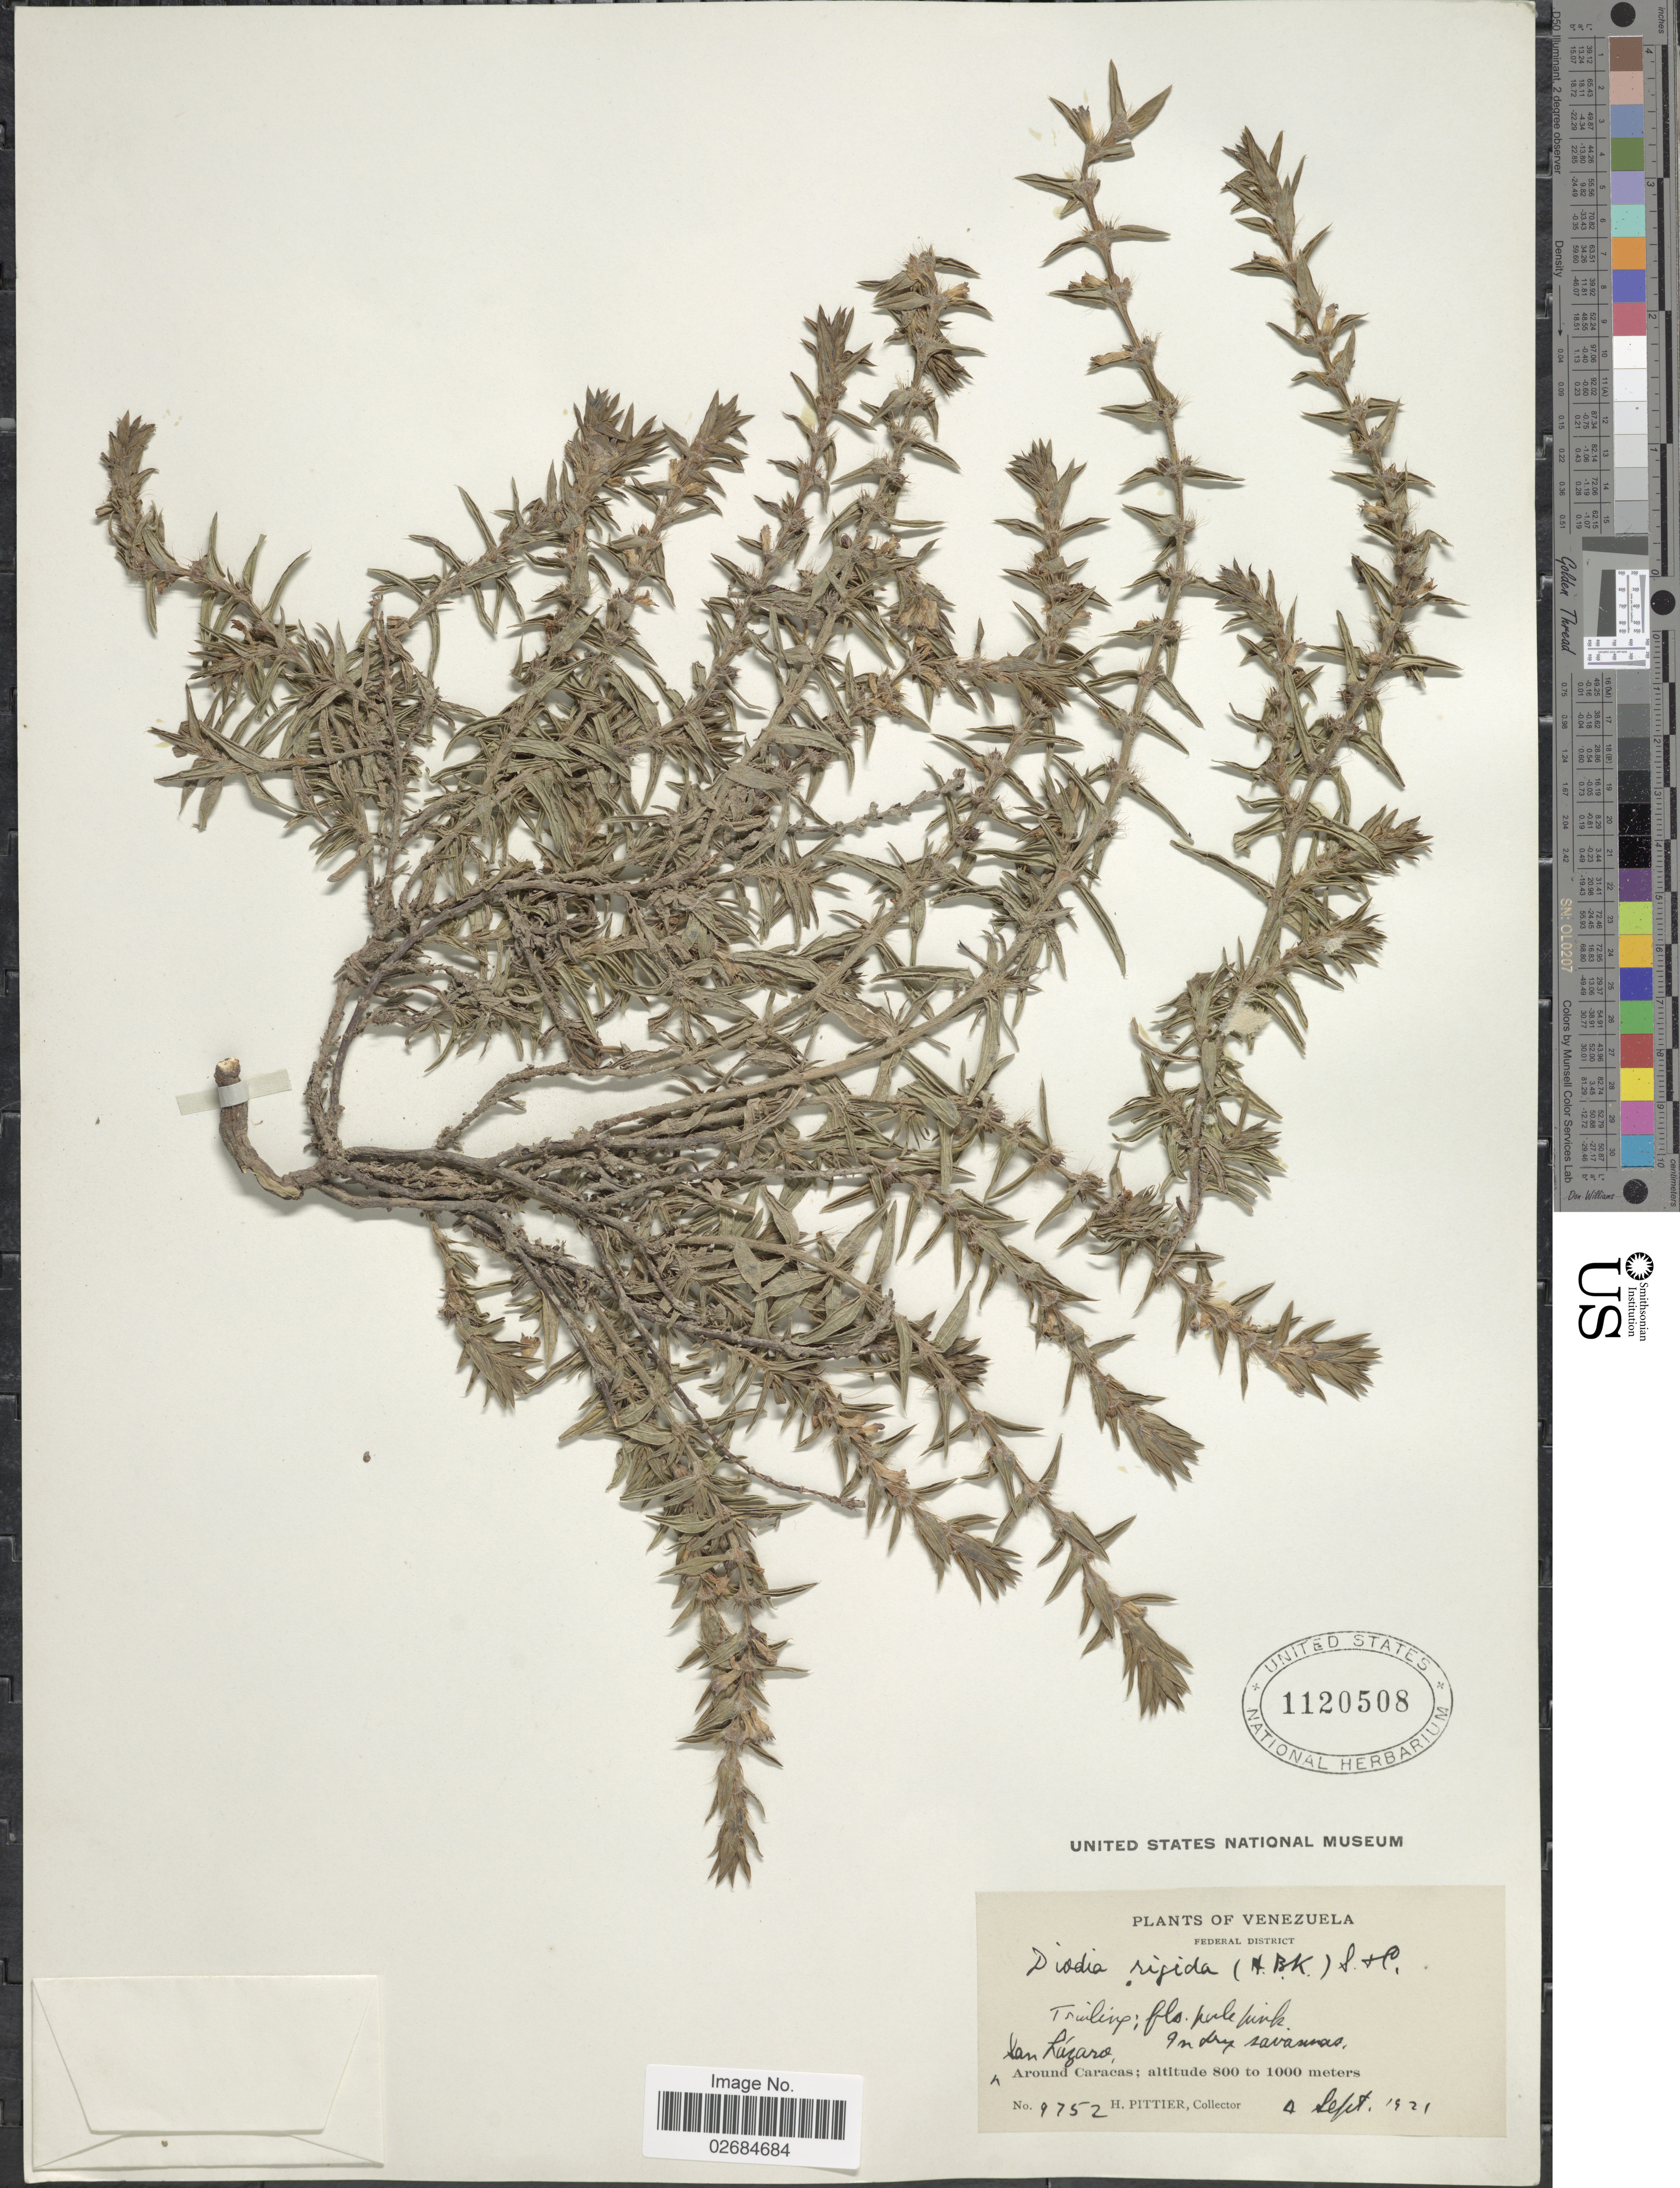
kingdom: Plantae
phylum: Tracheophyta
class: Magnoliopsida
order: Gentianales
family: Rubiaceae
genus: Diodia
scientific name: Diodia apiculata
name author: (Willd. ex Roem. & Schult.) K. Schum.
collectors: H. F. Pittier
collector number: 9752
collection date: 1921-09-04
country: Venezuela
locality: Federal District, San Lazaro, around Caracas, in dry savannas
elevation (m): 800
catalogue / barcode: US 1120508